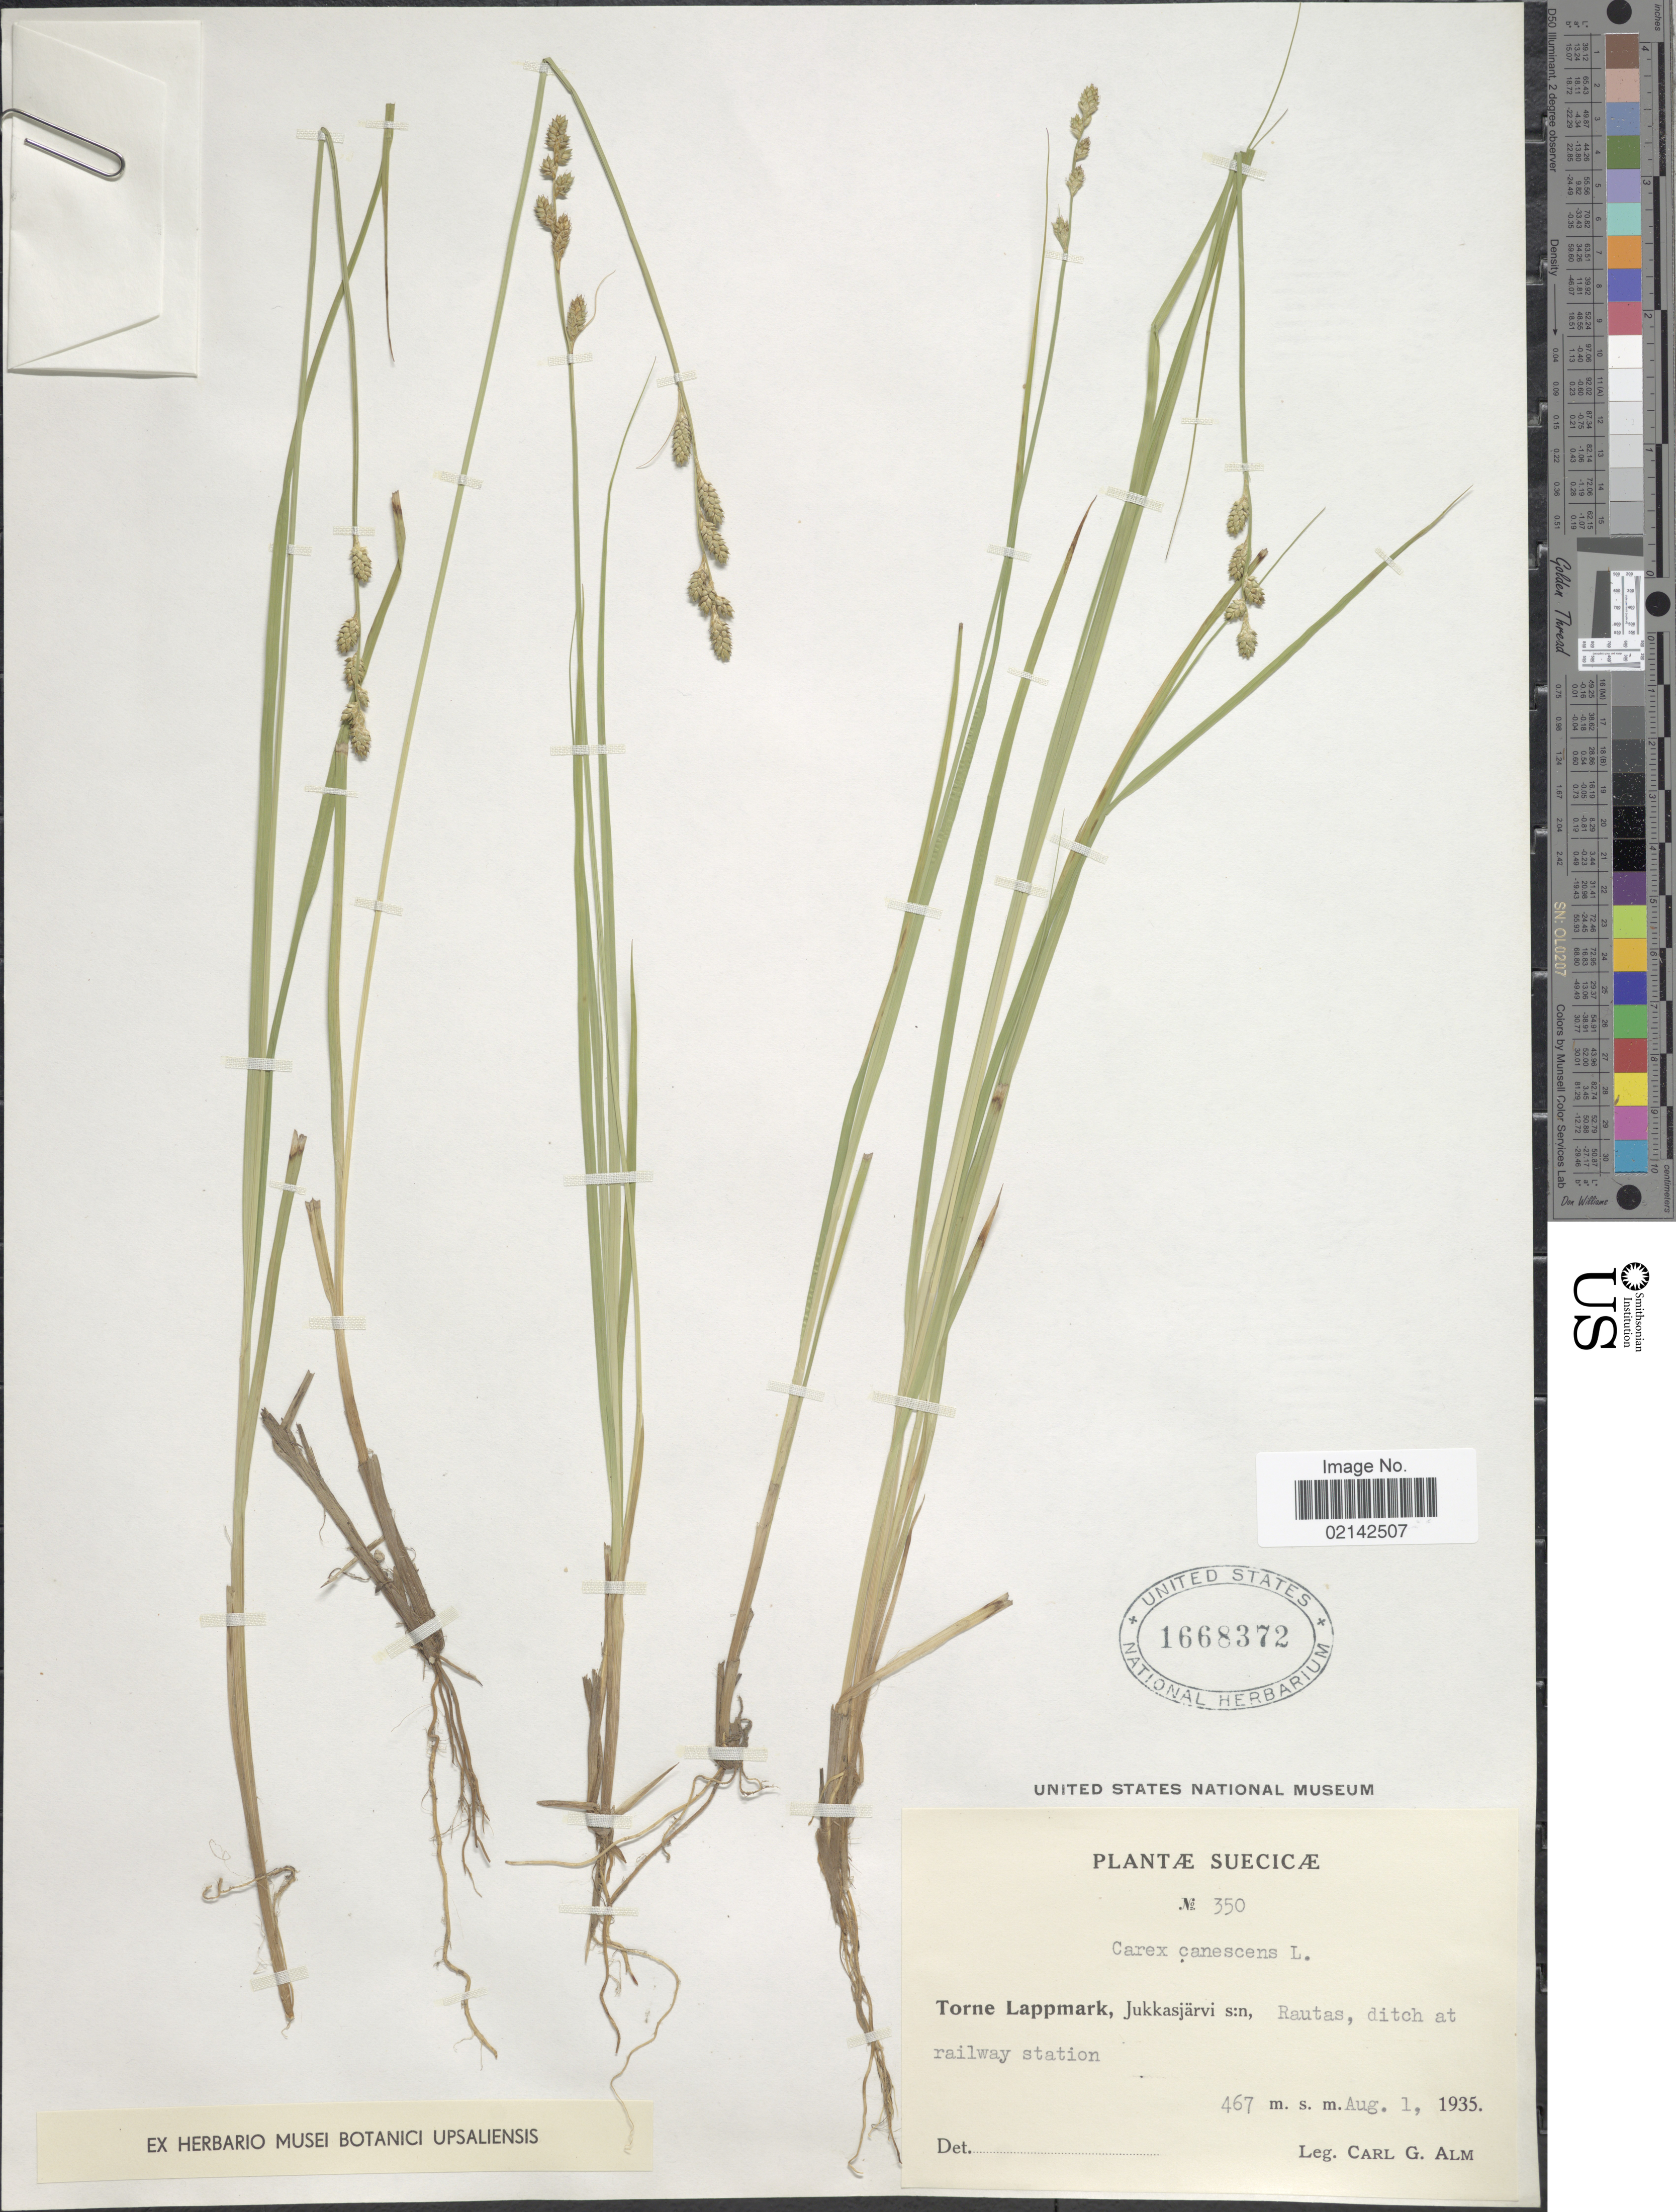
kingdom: Plantae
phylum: Tracheophyta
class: Liliopsida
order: Poales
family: Cyperaceae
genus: Carex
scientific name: Carex canescens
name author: L.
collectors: C. G. Alm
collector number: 350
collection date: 1935-08-01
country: Sweden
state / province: Norrbotten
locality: Suecicae, Torne Lappmark, Jukkasjarvi s:n, Rautas, ditch at railway station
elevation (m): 467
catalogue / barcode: US 1668372